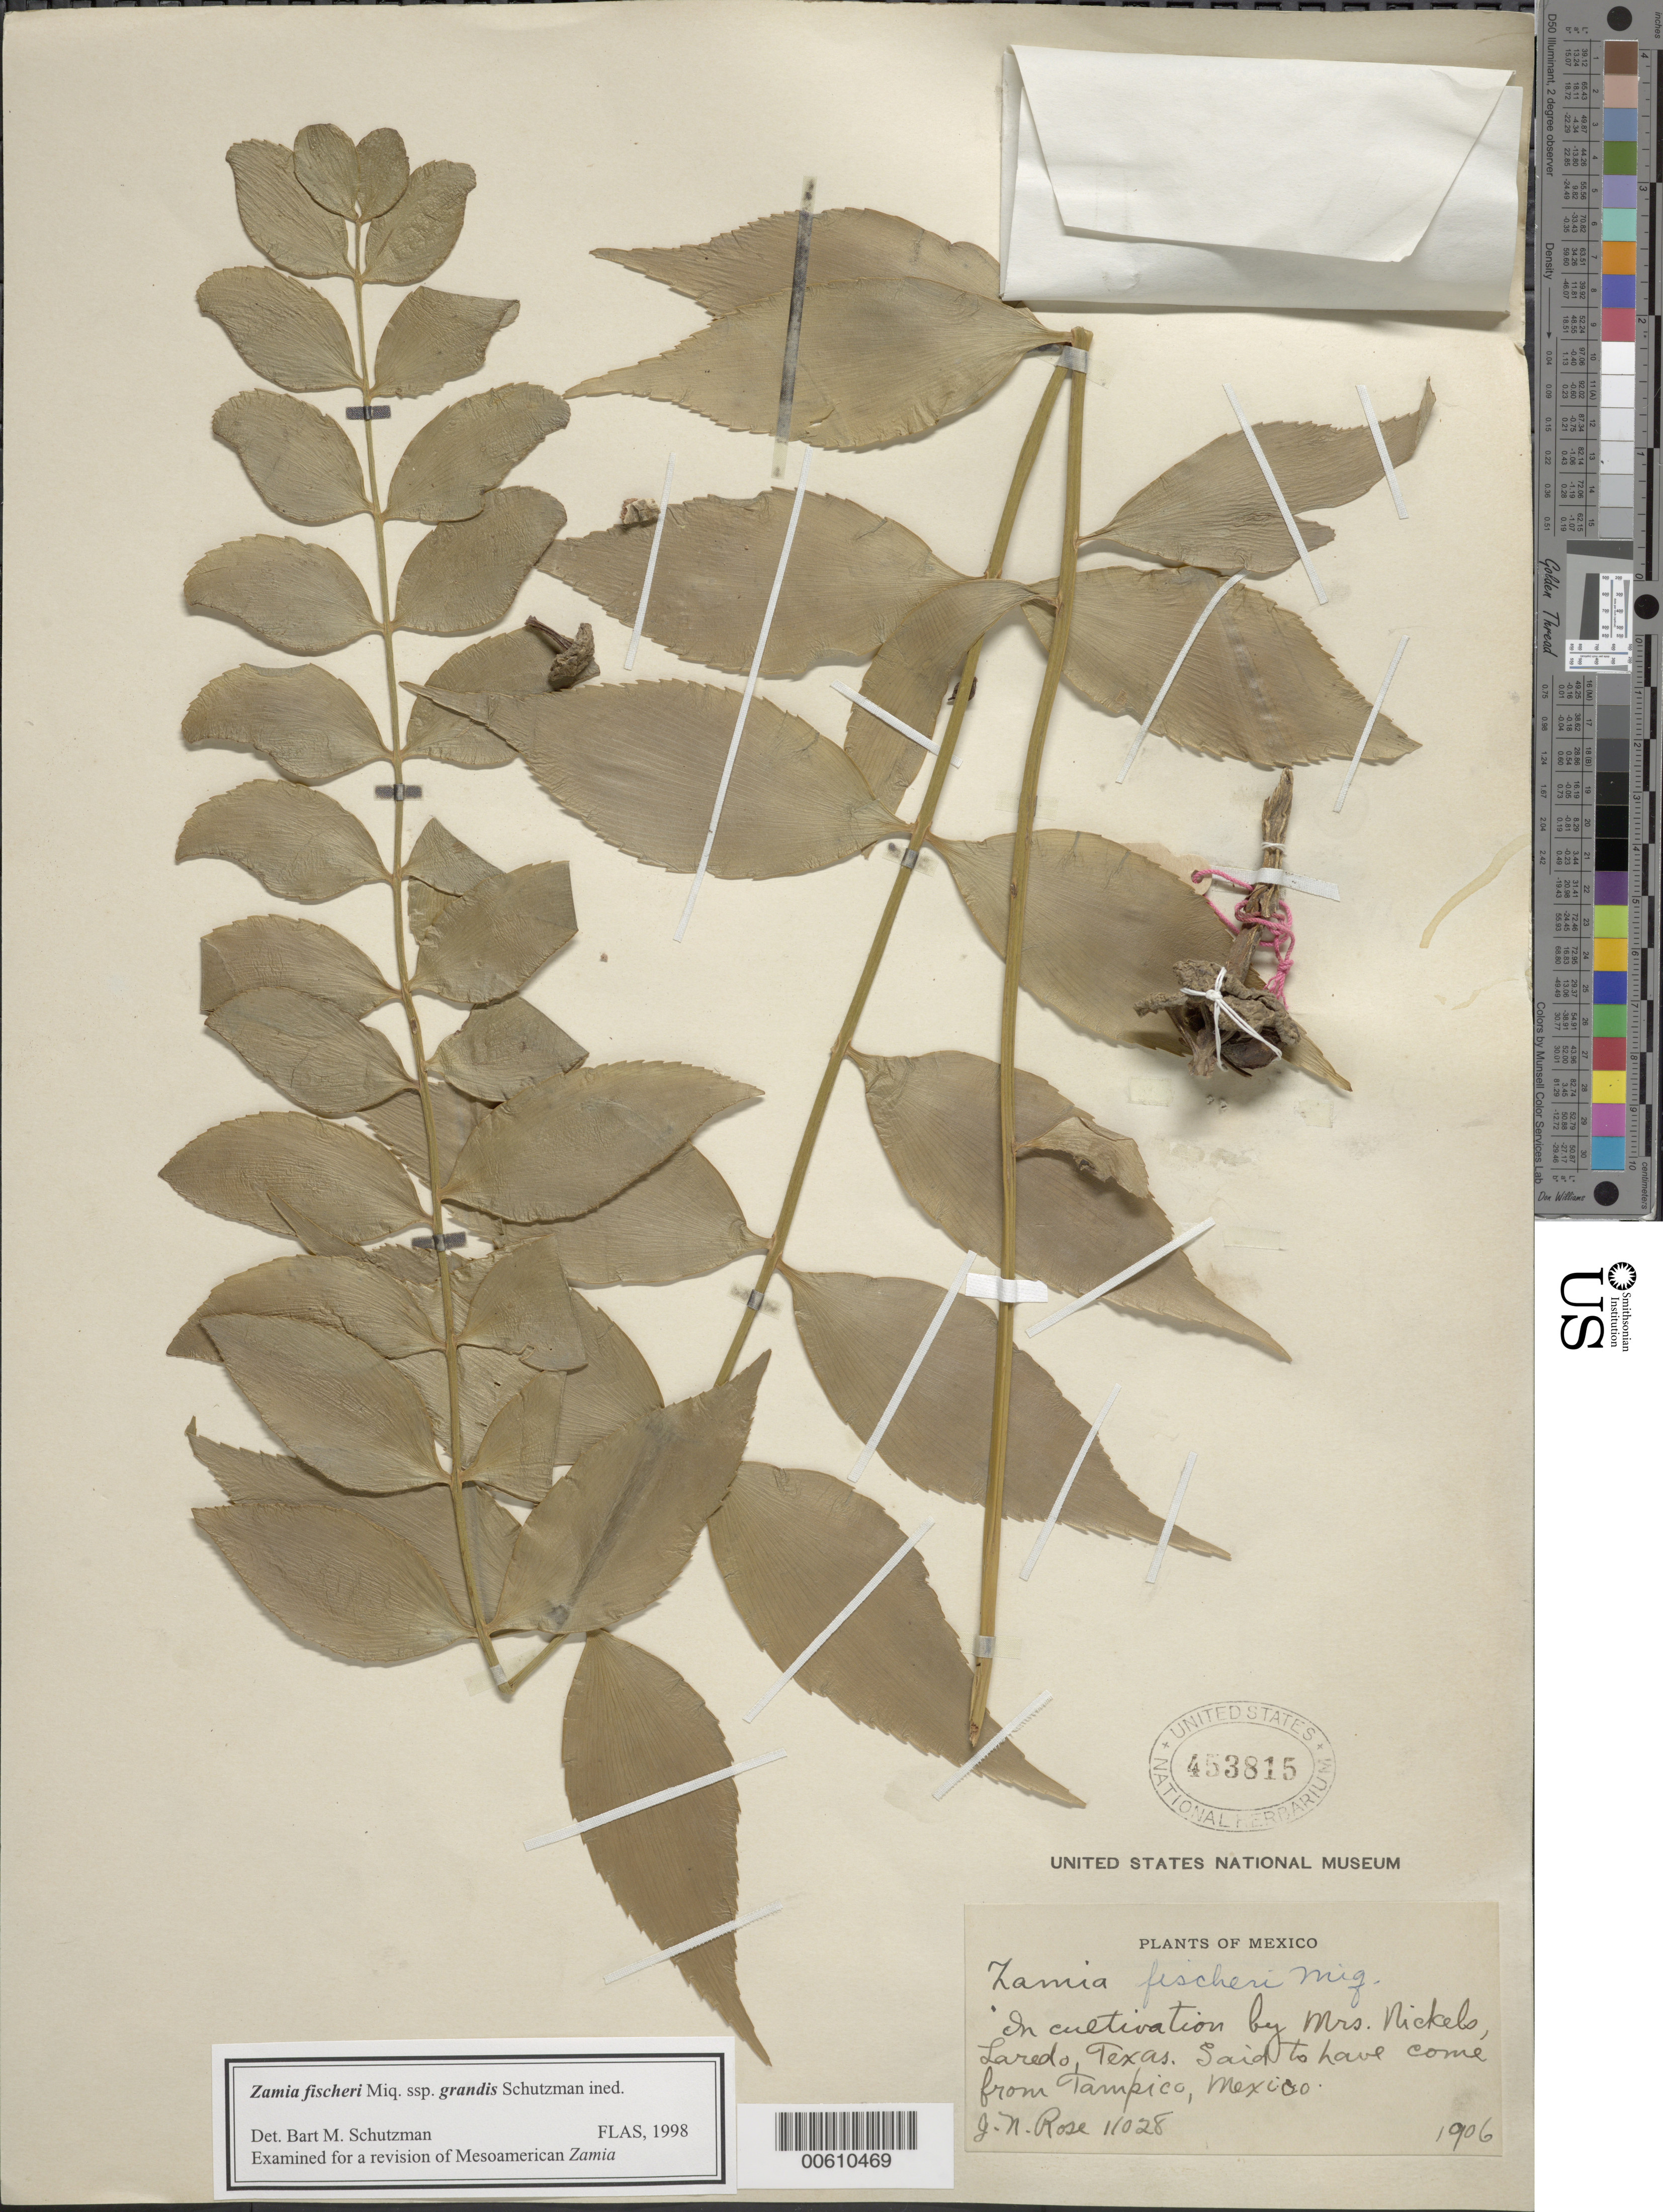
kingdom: Plantae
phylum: Tracheophyta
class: Cycadopsida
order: Cycadales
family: Zamiaceae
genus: Zamia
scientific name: Zamia fischeri subsp. grandis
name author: Schutz.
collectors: J. N. Rose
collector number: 11028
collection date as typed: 1906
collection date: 1906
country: Mexico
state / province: México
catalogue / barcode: US 453815